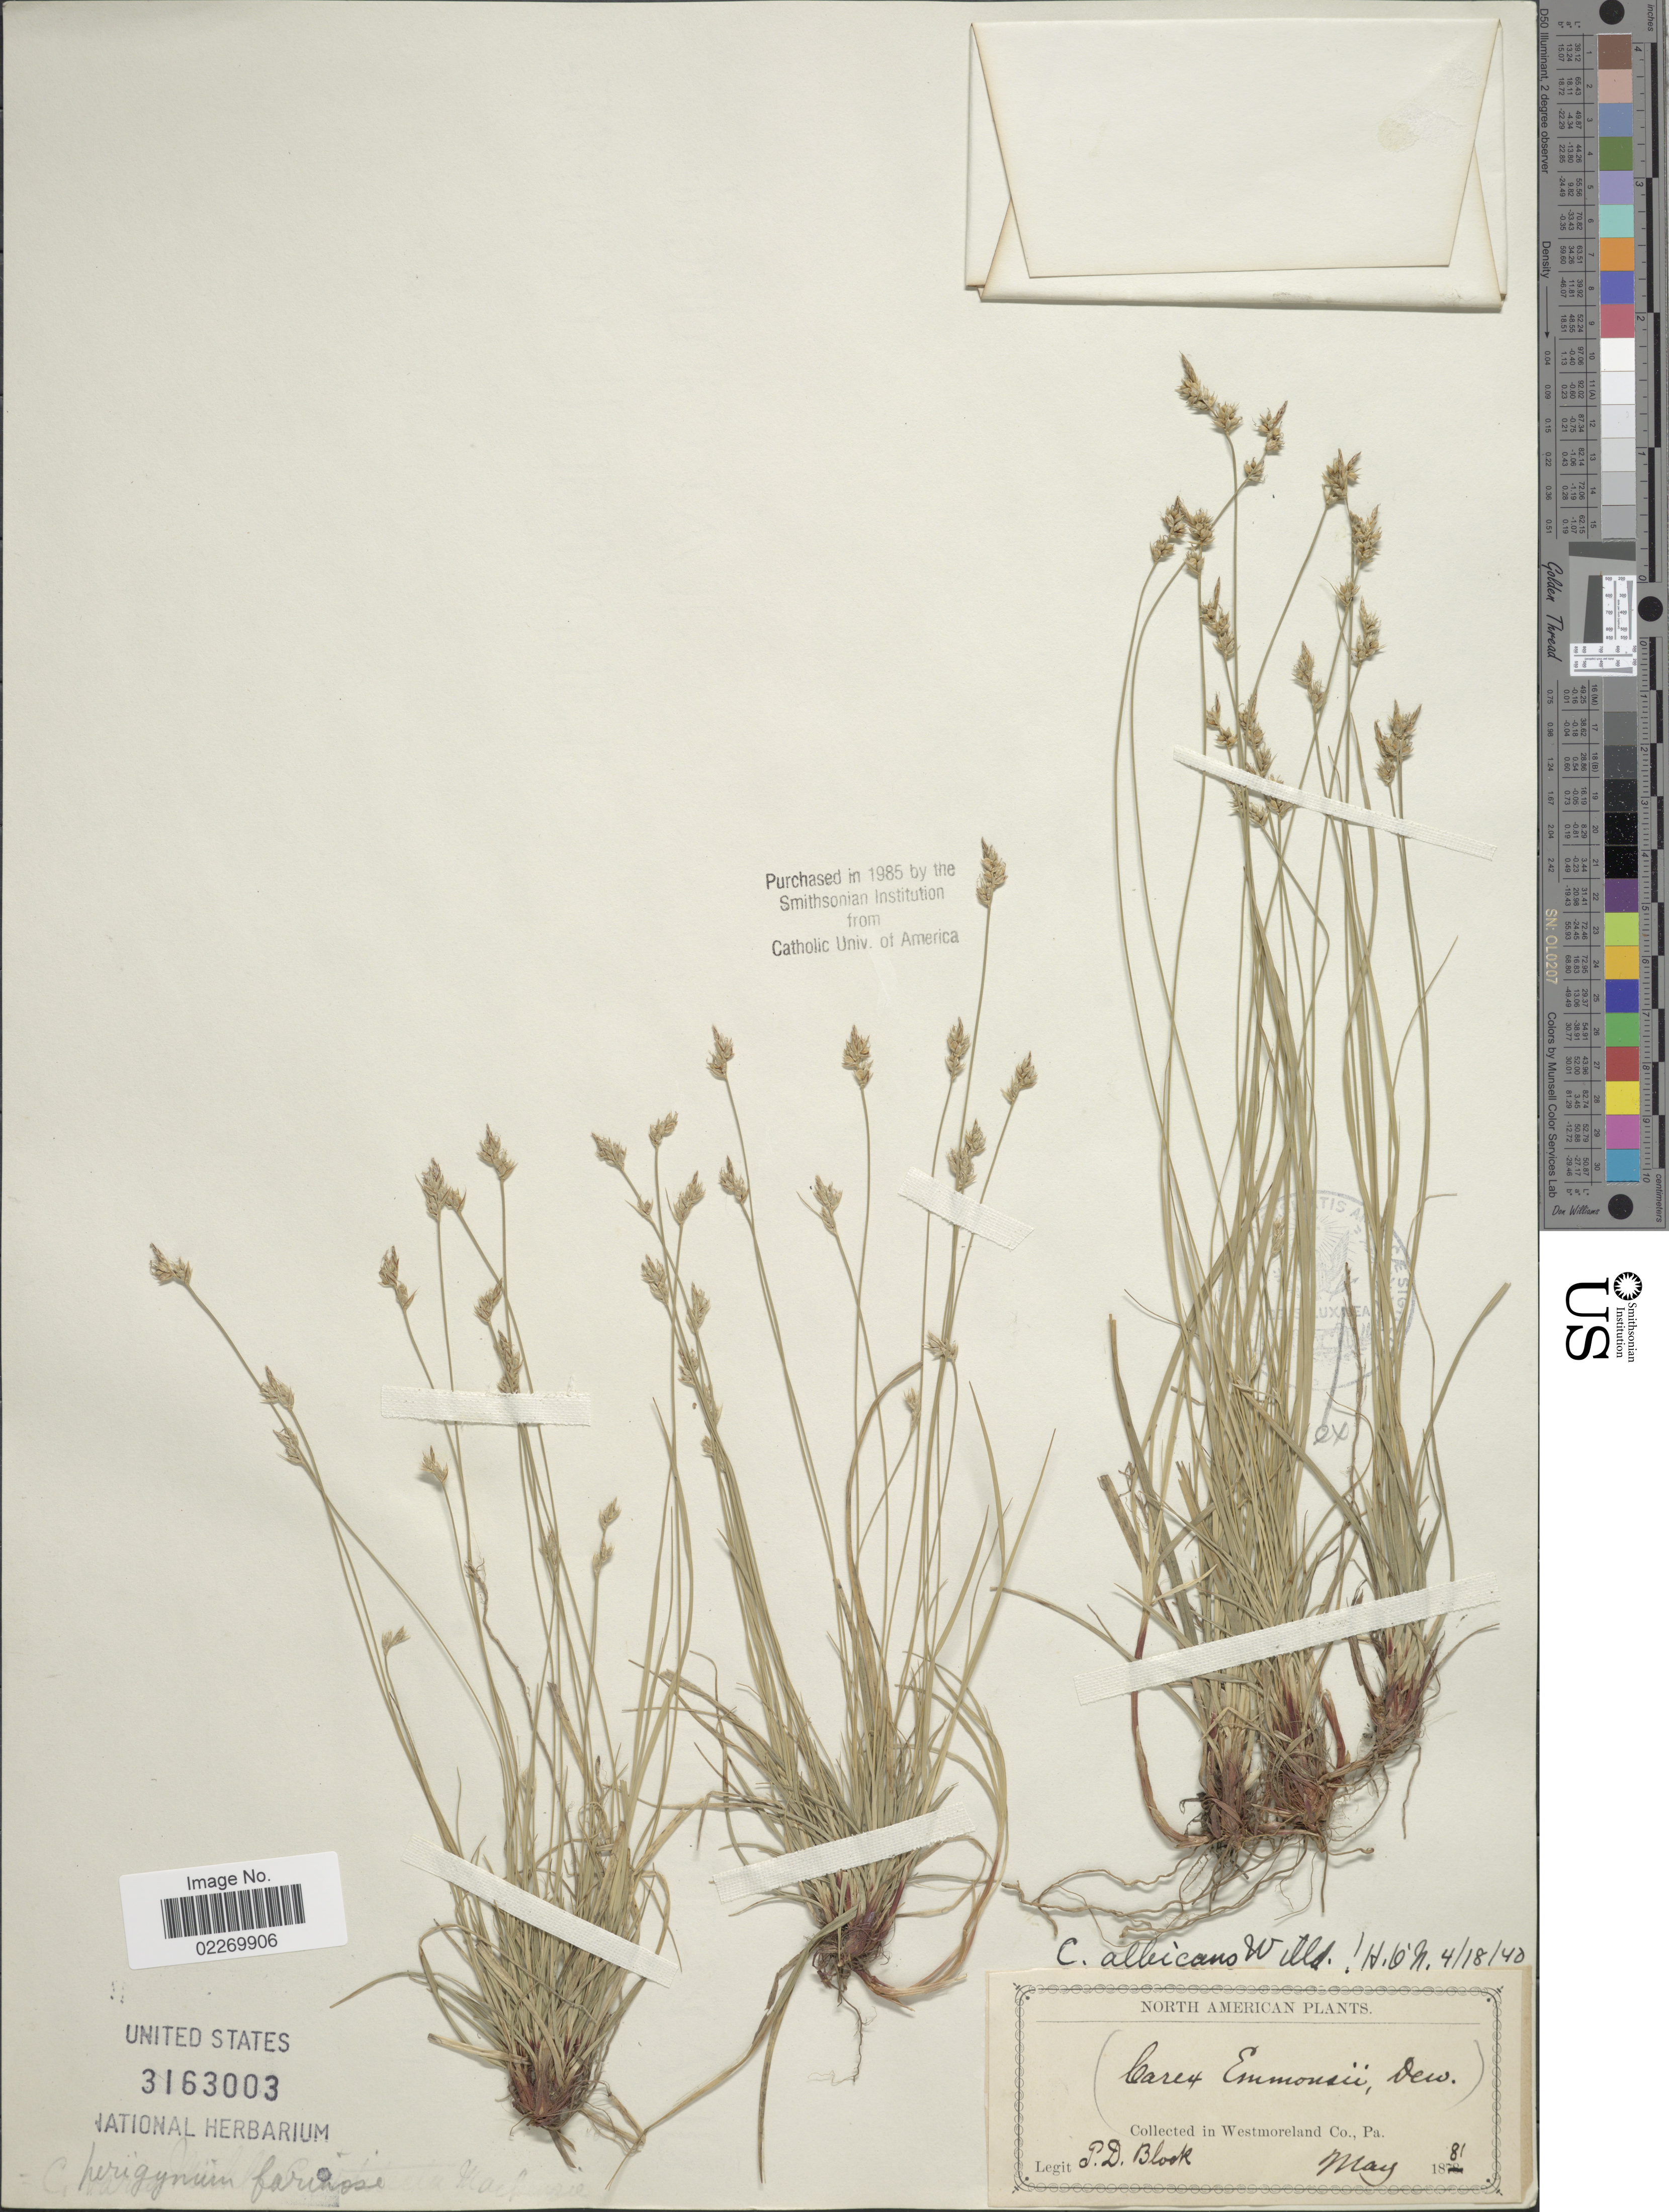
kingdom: Plantae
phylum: Tracheophyta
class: Liliopsida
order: Poales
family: Cyperaceae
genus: Carex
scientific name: Carex emmonsii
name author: Dewey ex Torr.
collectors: P. Block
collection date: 1881-05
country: United States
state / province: Pennsylvania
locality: Westmoreland Co.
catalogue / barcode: US 3163003